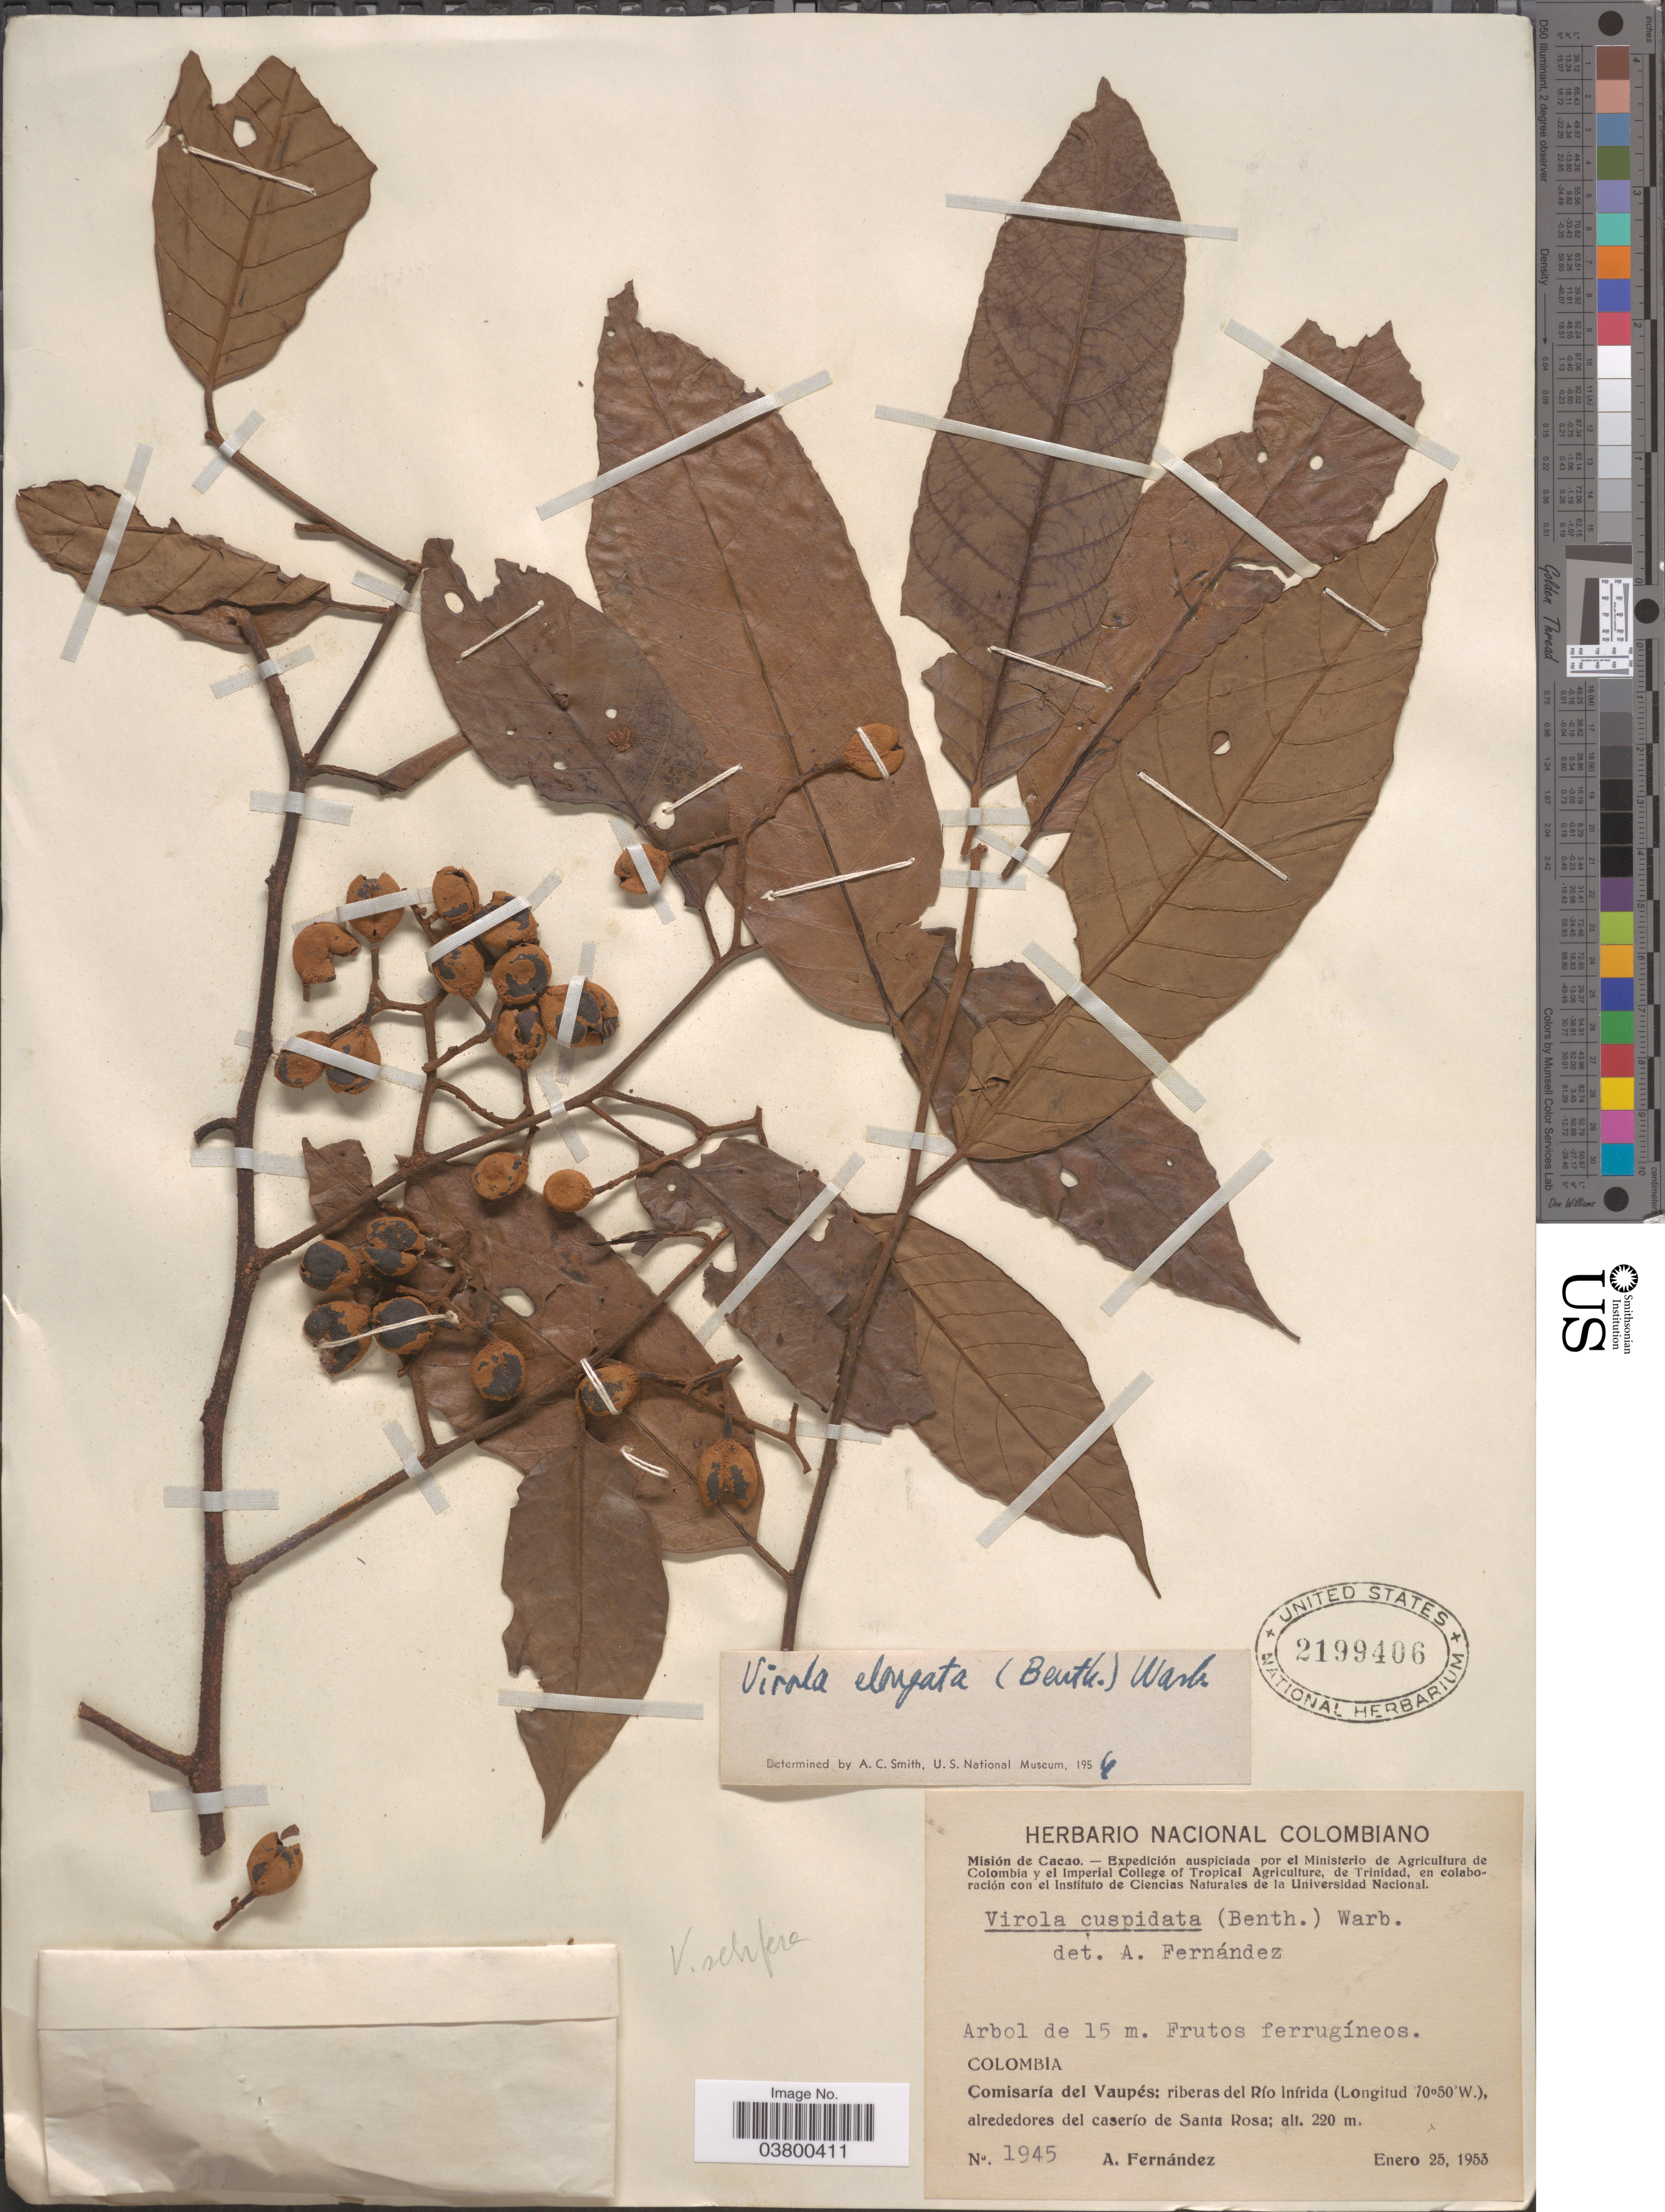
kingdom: Plantae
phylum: Tracheophyta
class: Magnoliopsida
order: Magnoliales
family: Myristicaceae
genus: Virola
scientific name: Virola sebifera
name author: Aubl.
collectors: A. Fernández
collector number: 1945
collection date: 1953-01-25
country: Colombia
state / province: Vaupés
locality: Comisaría del Vaupés: riberas del Río Inírida alrededores del caserío de Santa Rosa.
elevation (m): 220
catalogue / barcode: US 2199406